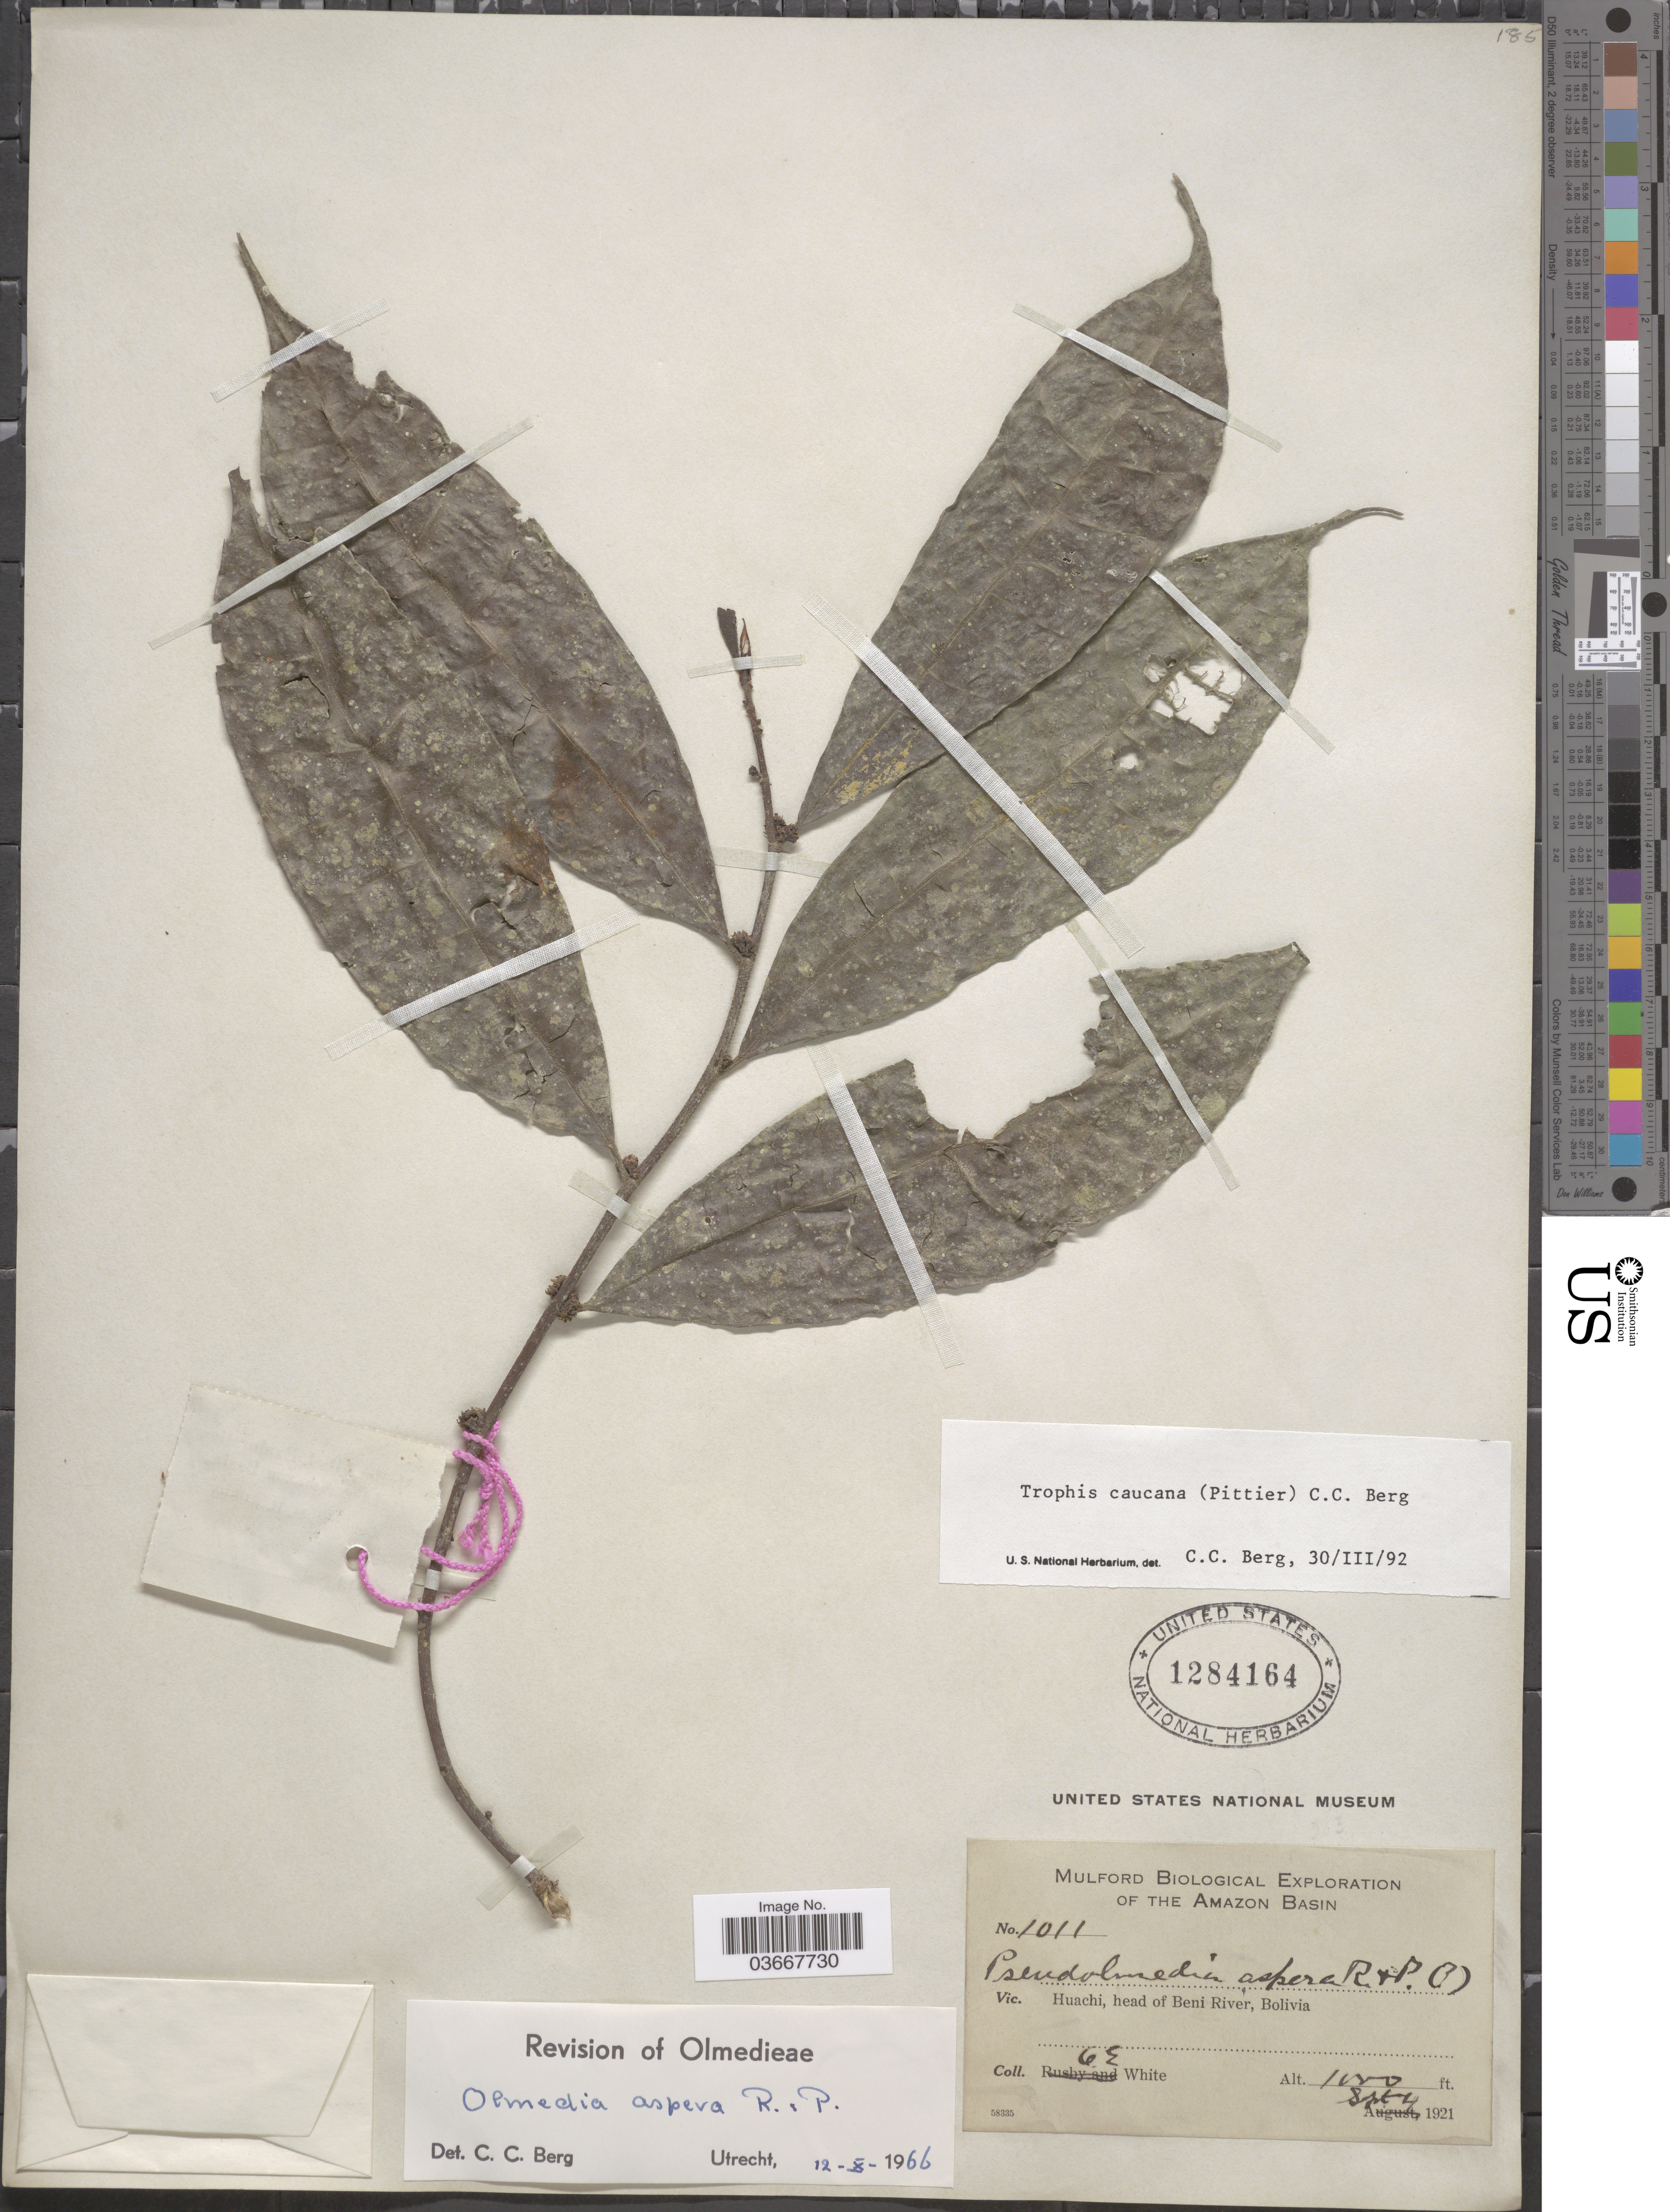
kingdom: Plantae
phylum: Tracheophyta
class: Magnoliopsida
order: Rosales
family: Moraceae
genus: Olmedia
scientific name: Olmedia aspera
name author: Ruiz & Pav.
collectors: O. E. White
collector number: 1011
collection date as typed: Sept 4, 1921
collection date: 1921-09-04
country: Bolivia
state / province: Beni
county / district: Iténez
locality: Huachi, head of Beni River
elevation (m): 305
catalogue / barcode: US 1284164